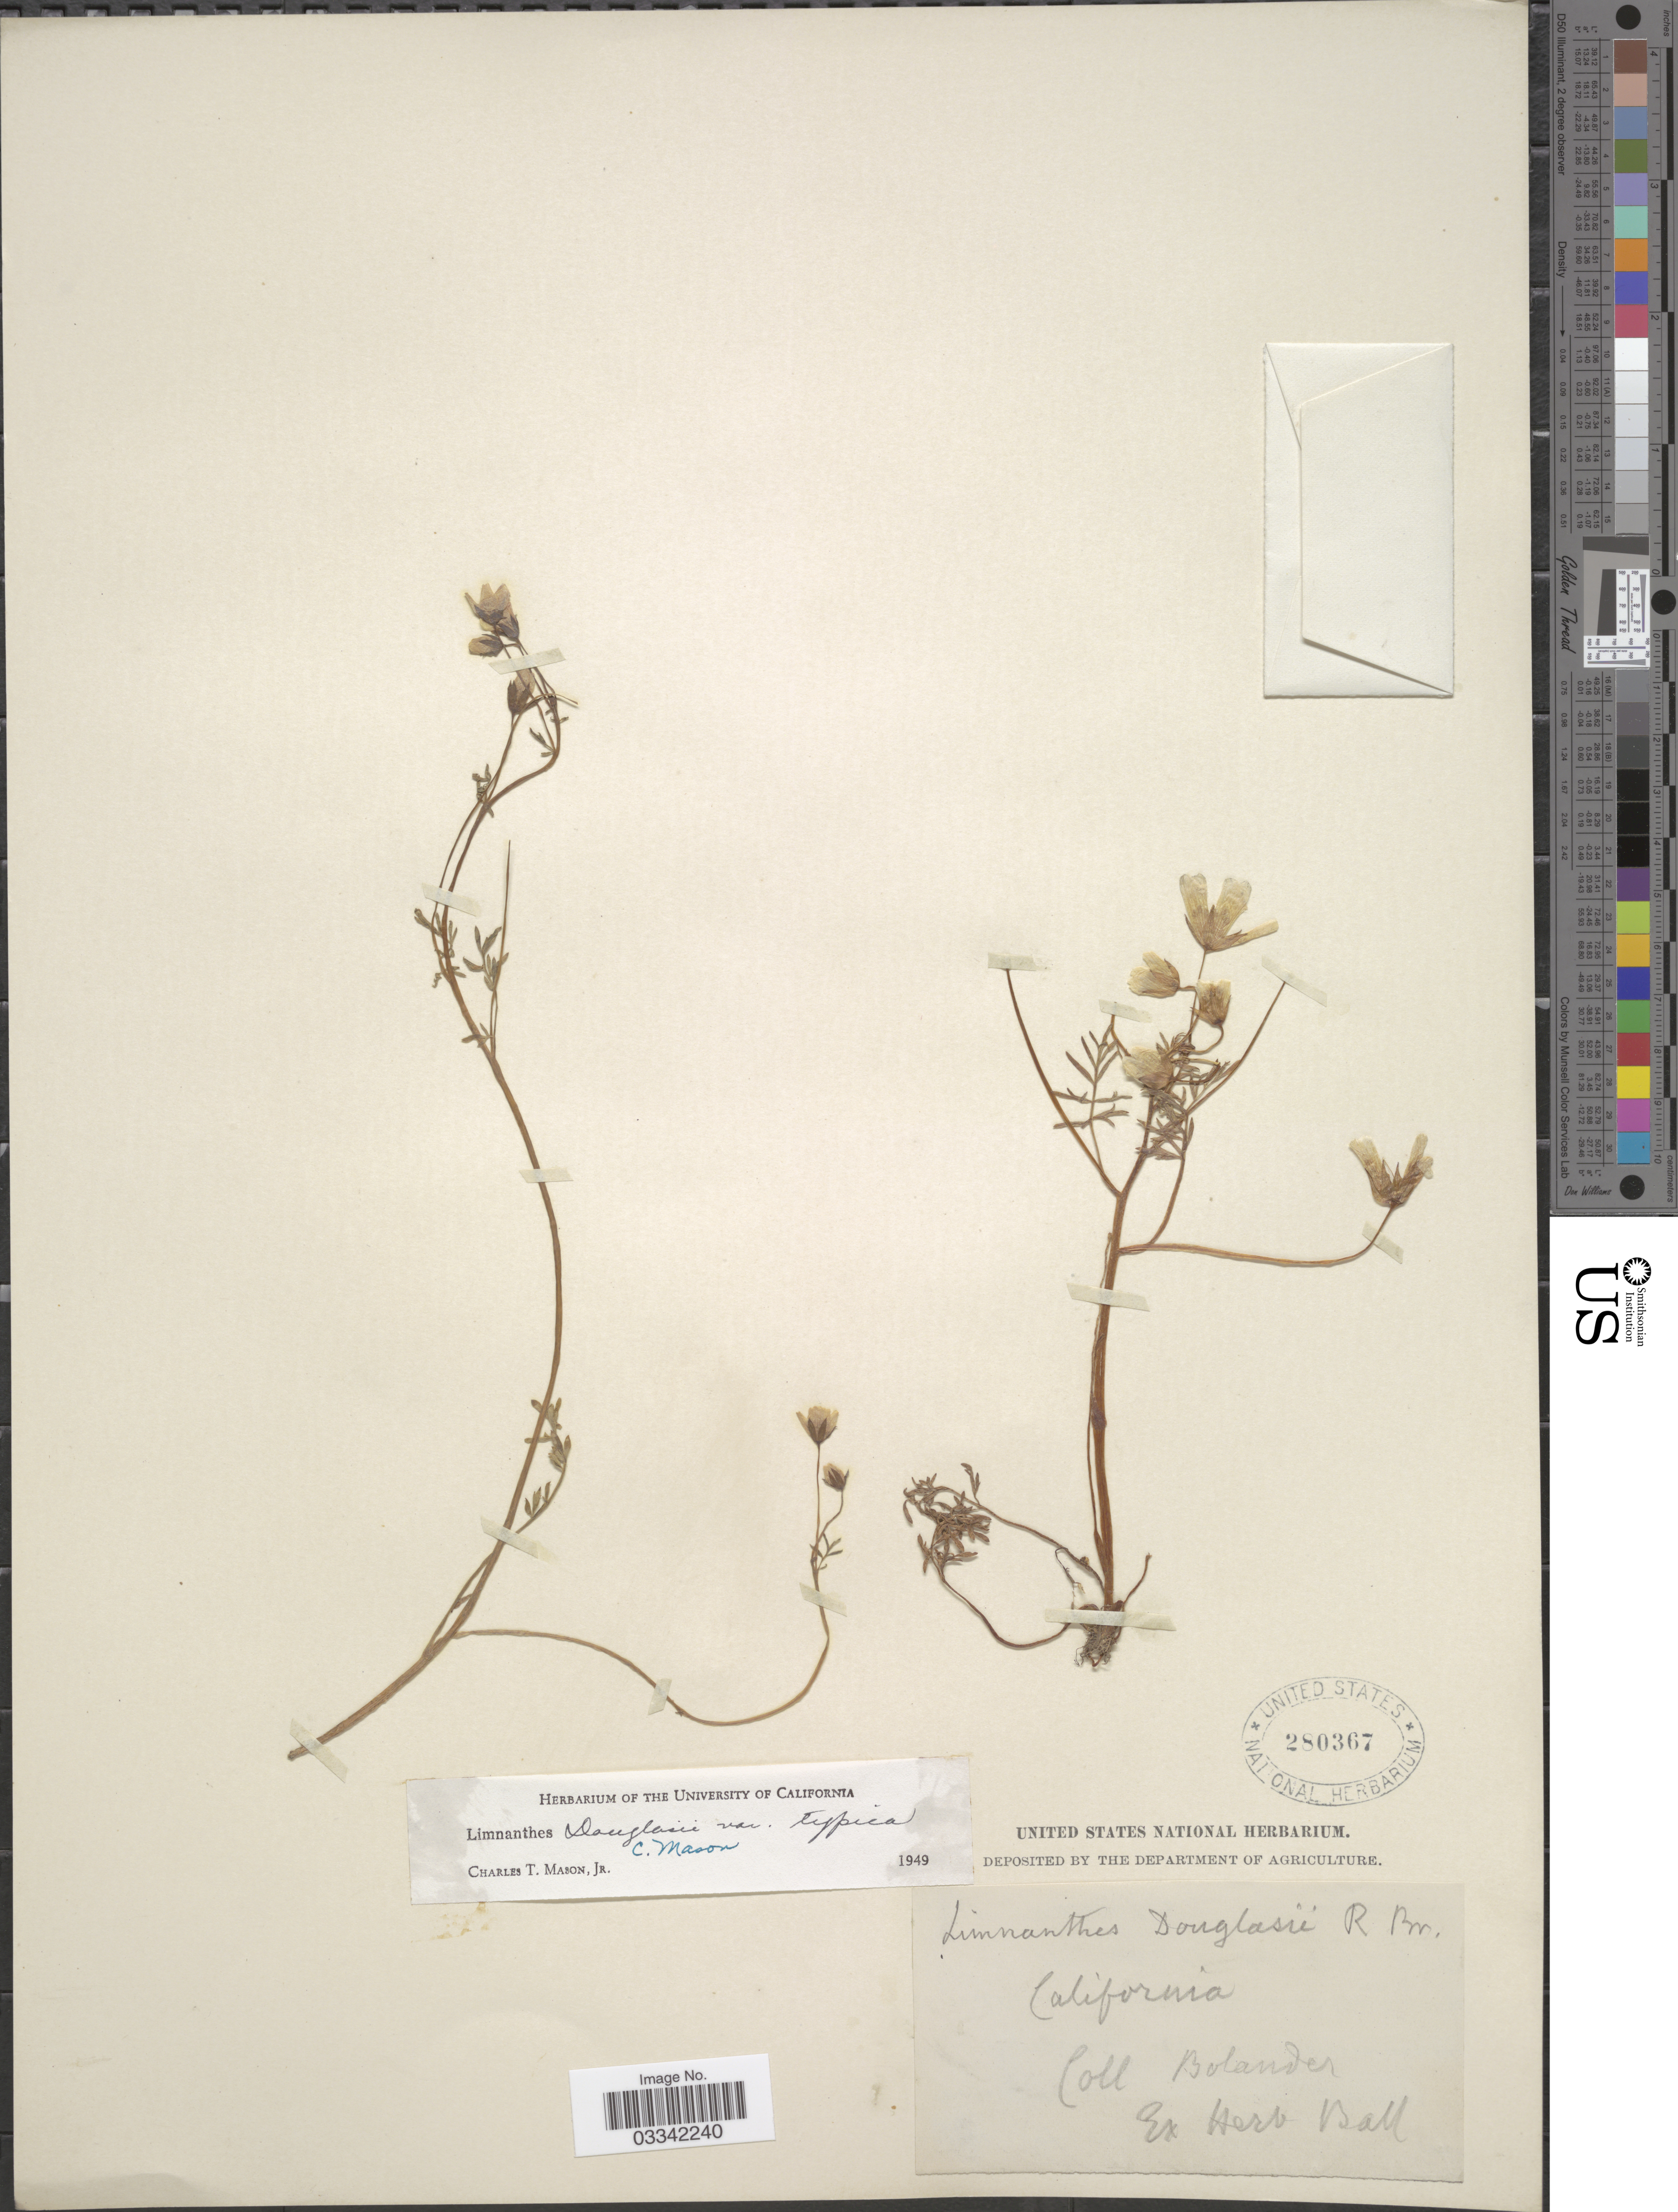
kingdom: Plantae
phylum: Tracheophyta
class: Magnoliopsida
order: Brassicales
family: Limnanthaceae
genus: Limnanthes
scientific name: Limnanthes douglasii var. douglasii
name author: R. Br.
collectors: -. Bolander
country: United States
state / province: California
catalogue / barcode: US 280367